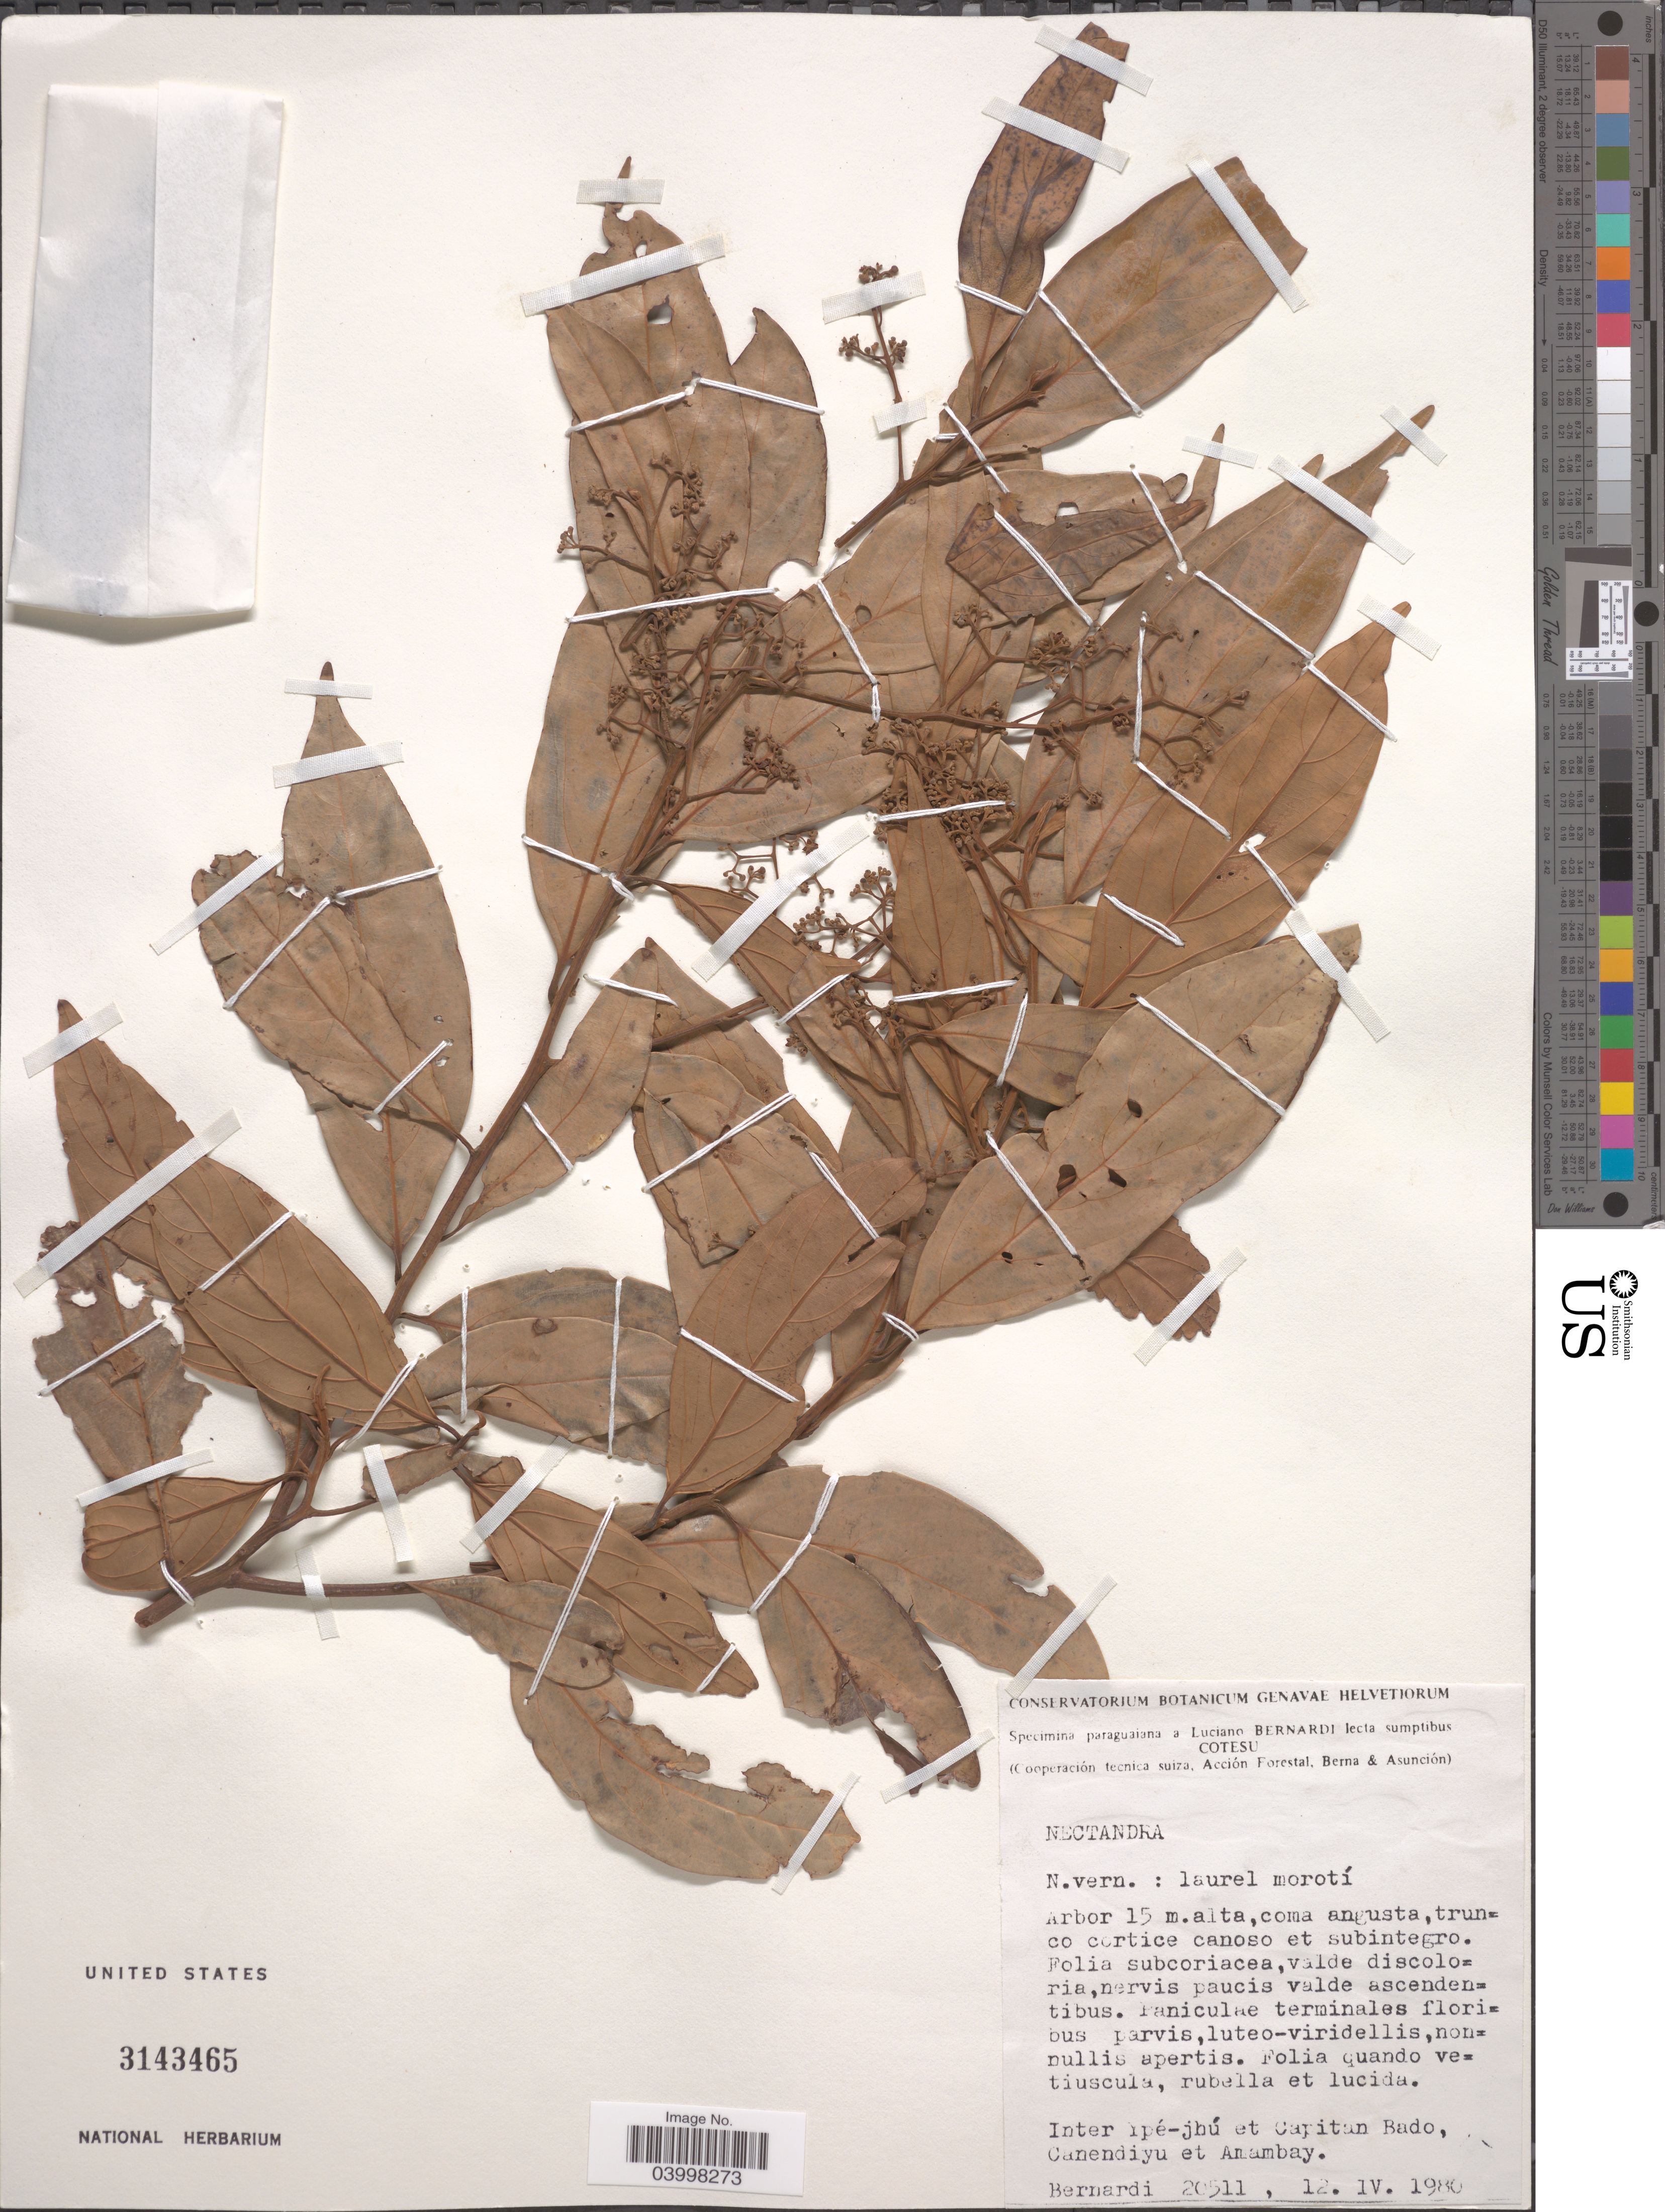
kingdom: Plantae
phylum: Tracheophyta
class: Magnoliopsida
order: Laurales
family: Lauraceae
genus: Nectandra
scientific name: Nectandra sp.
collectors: L. Bernardi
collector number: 20511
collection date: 1980-04-12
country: Paraguay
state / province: Amambay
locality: Inter Ypé-jhú et Capitan Bado, Canendiyu et Amambay.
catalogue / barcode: US 3143465